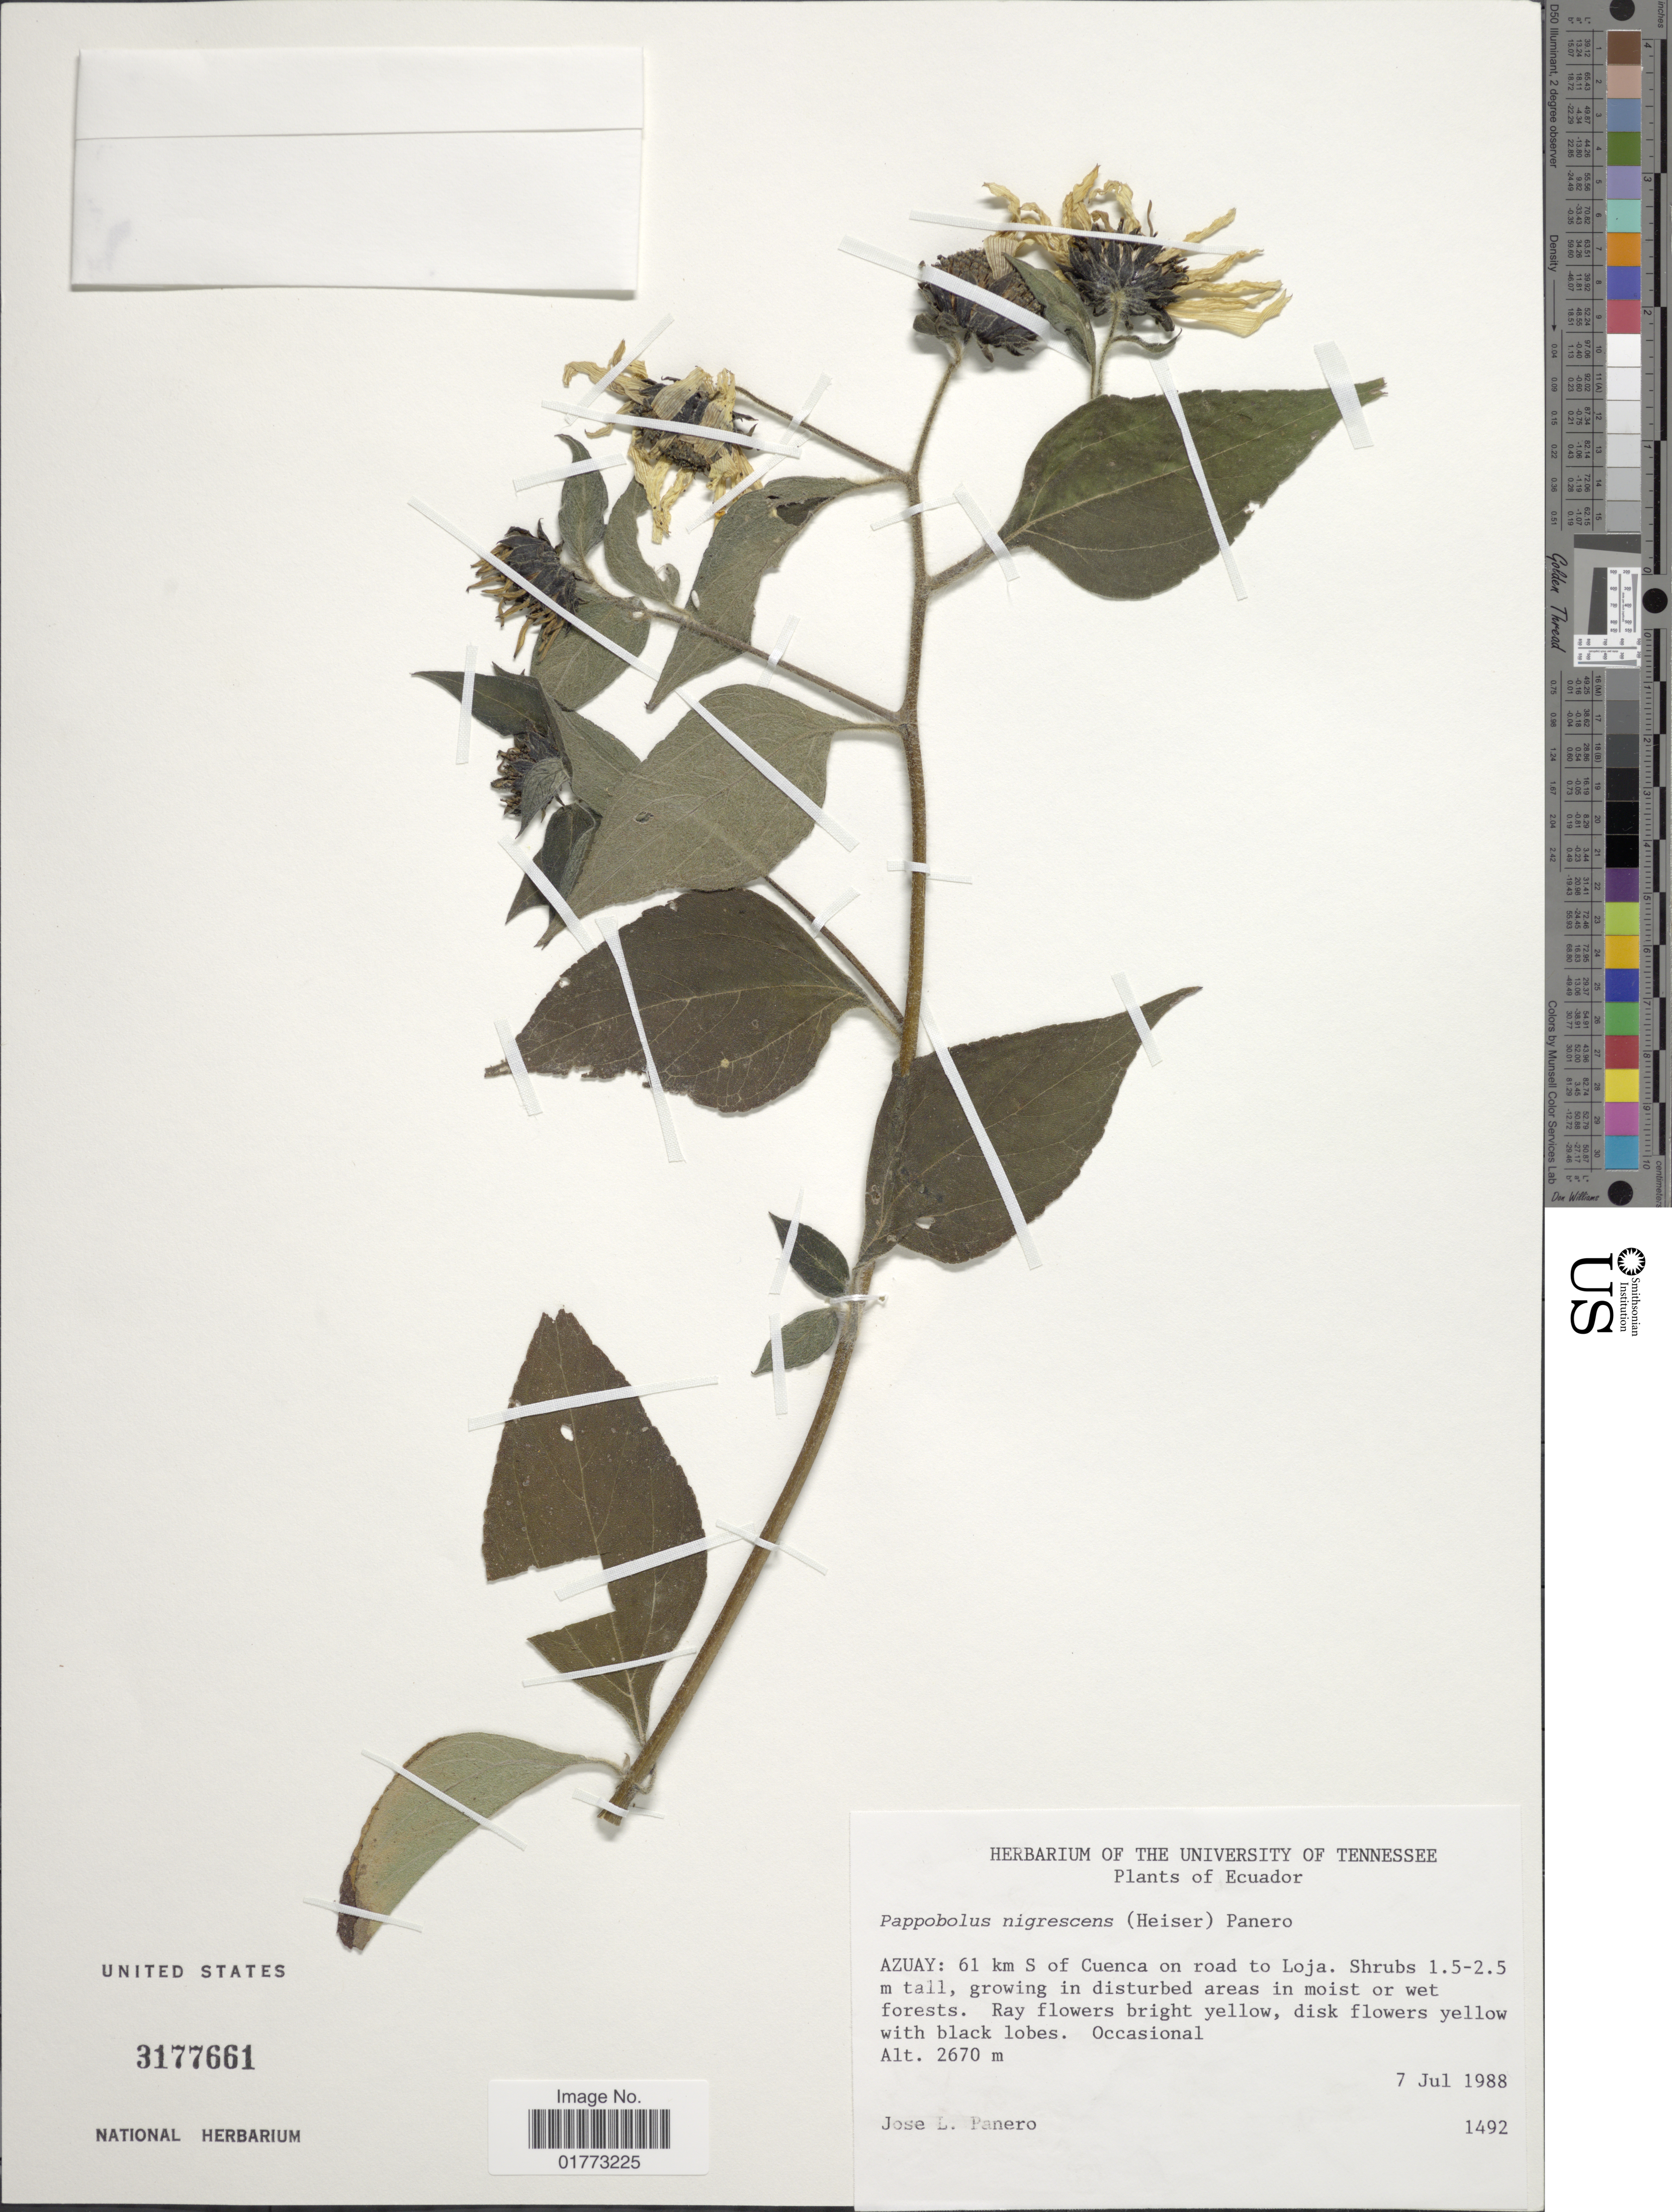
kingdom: Plantae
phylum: Tracheophyta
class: Magnoliopsida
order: Asterales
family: Asteraceae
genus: Pappobolus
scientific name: Pappobolus nigrescens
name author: Heiser & Panero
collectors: J. L. Panero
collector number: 1492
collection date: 1988-07-07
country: Ecuador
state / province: Azuay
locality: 61 km S of Cuenca on road to Loja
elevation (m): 2670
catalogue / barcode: US 3177661